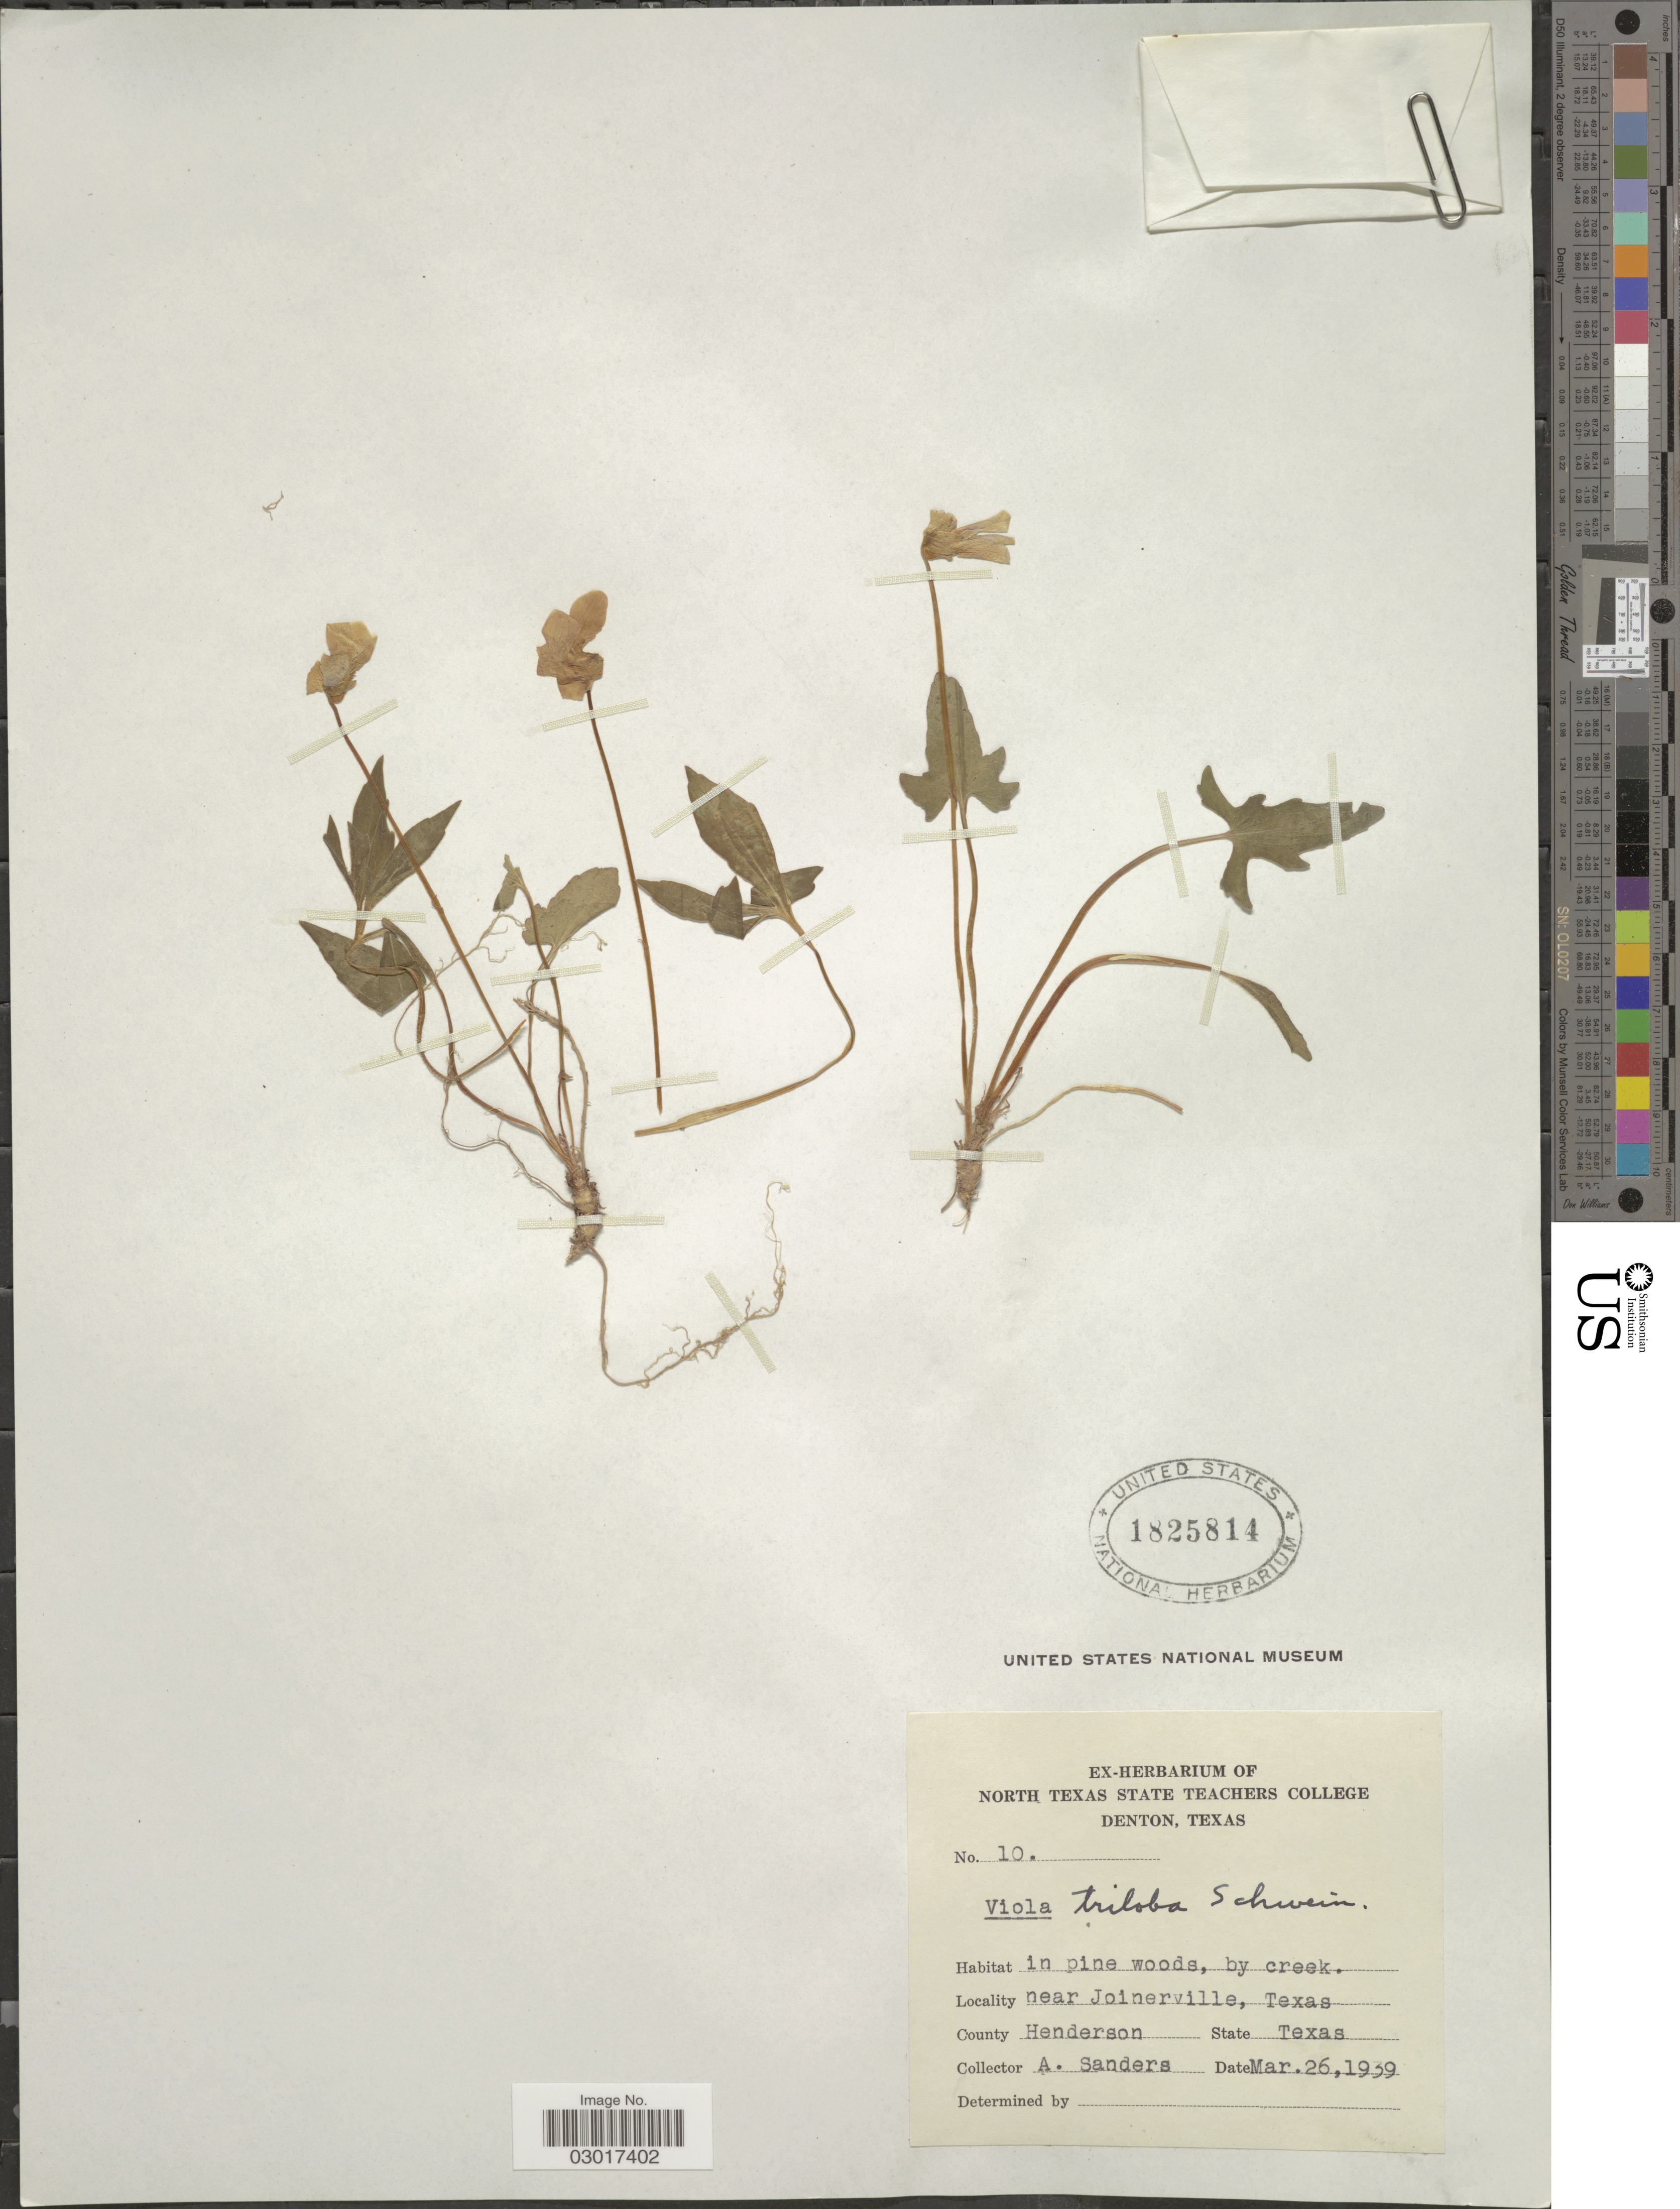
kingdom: Plantae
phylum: Tracheophyta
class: Magnoliopsida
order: Malpighiales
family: Violaceae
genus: Viola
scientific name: Viola triloba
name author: Schwein.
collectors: A. Sanders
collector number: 10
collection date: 1939-03-26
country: United States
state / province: Texas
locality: Near Joinerville, County Henderson.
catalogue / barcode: US 1825814